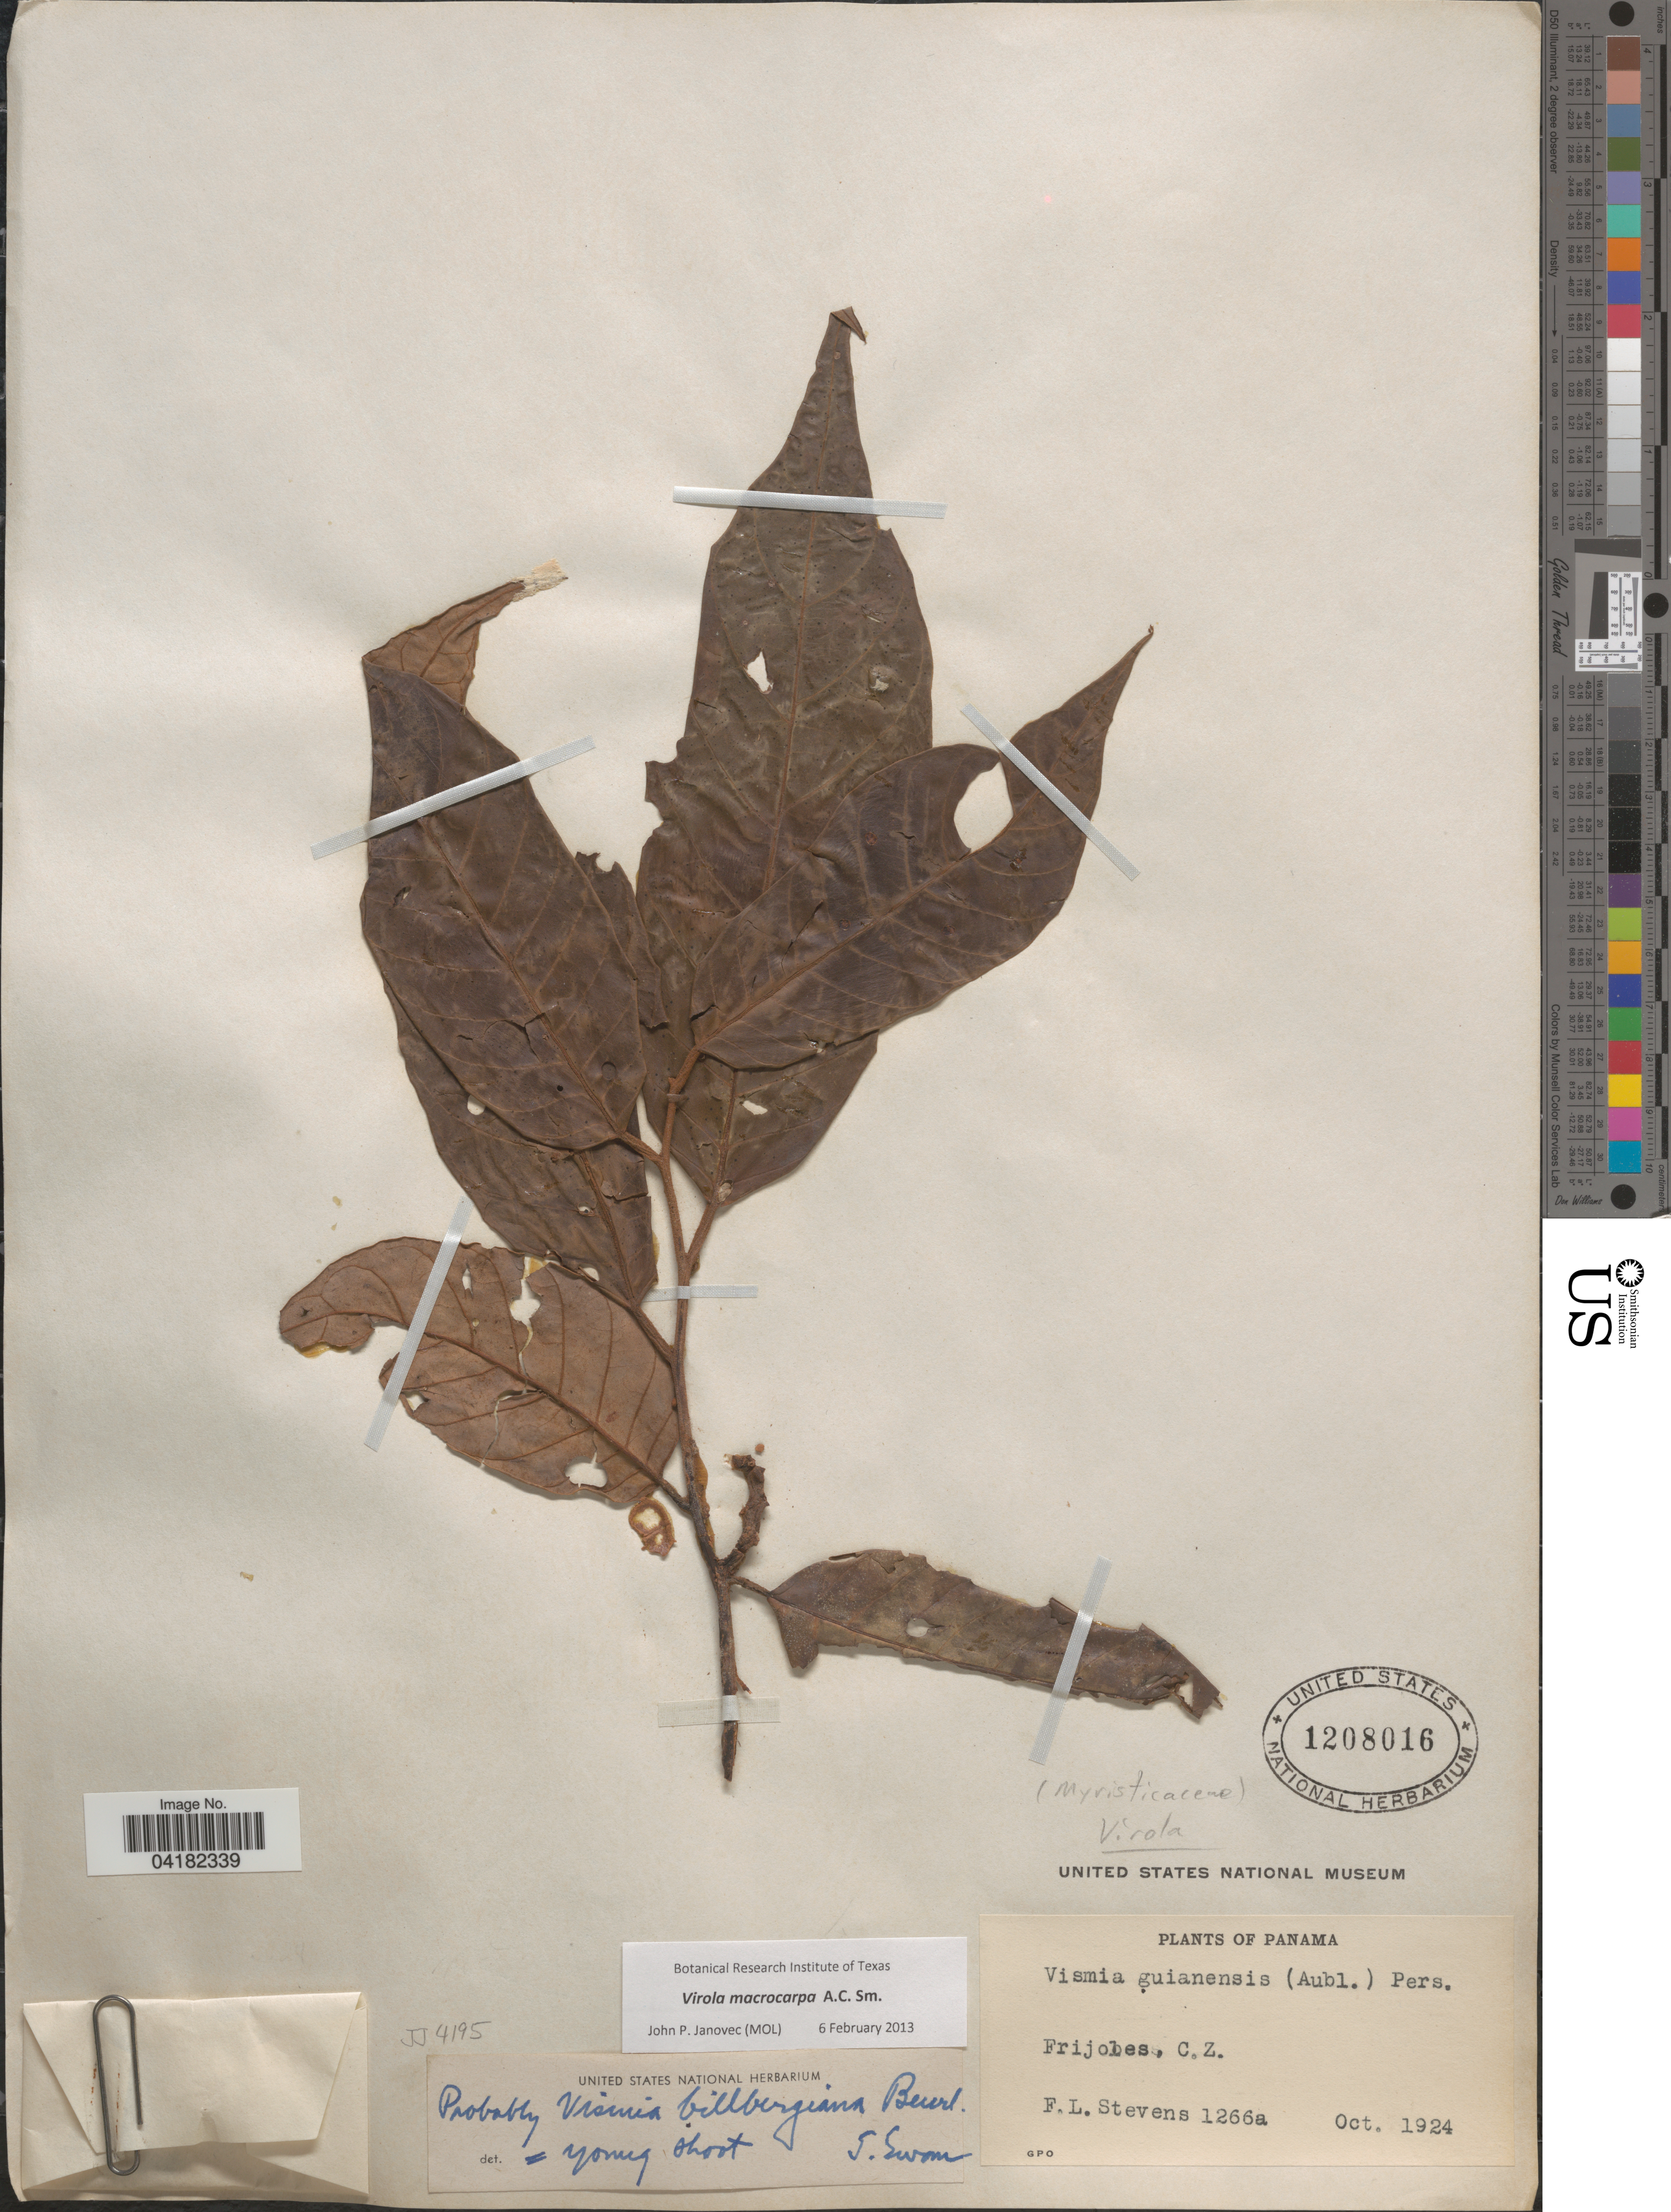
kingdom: Plantae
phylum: Tracheophyta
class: Magnoliopsida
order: Magnoliales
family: Myristicaceae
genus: Virola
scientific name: Virola macrocarpa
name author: A.C. Sm.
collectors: F. L. Stevens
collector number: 1266a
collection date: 1924-10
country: Panama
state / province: Colón / Panamá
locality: Frijoles, C. Z.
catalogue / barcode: US 1208016